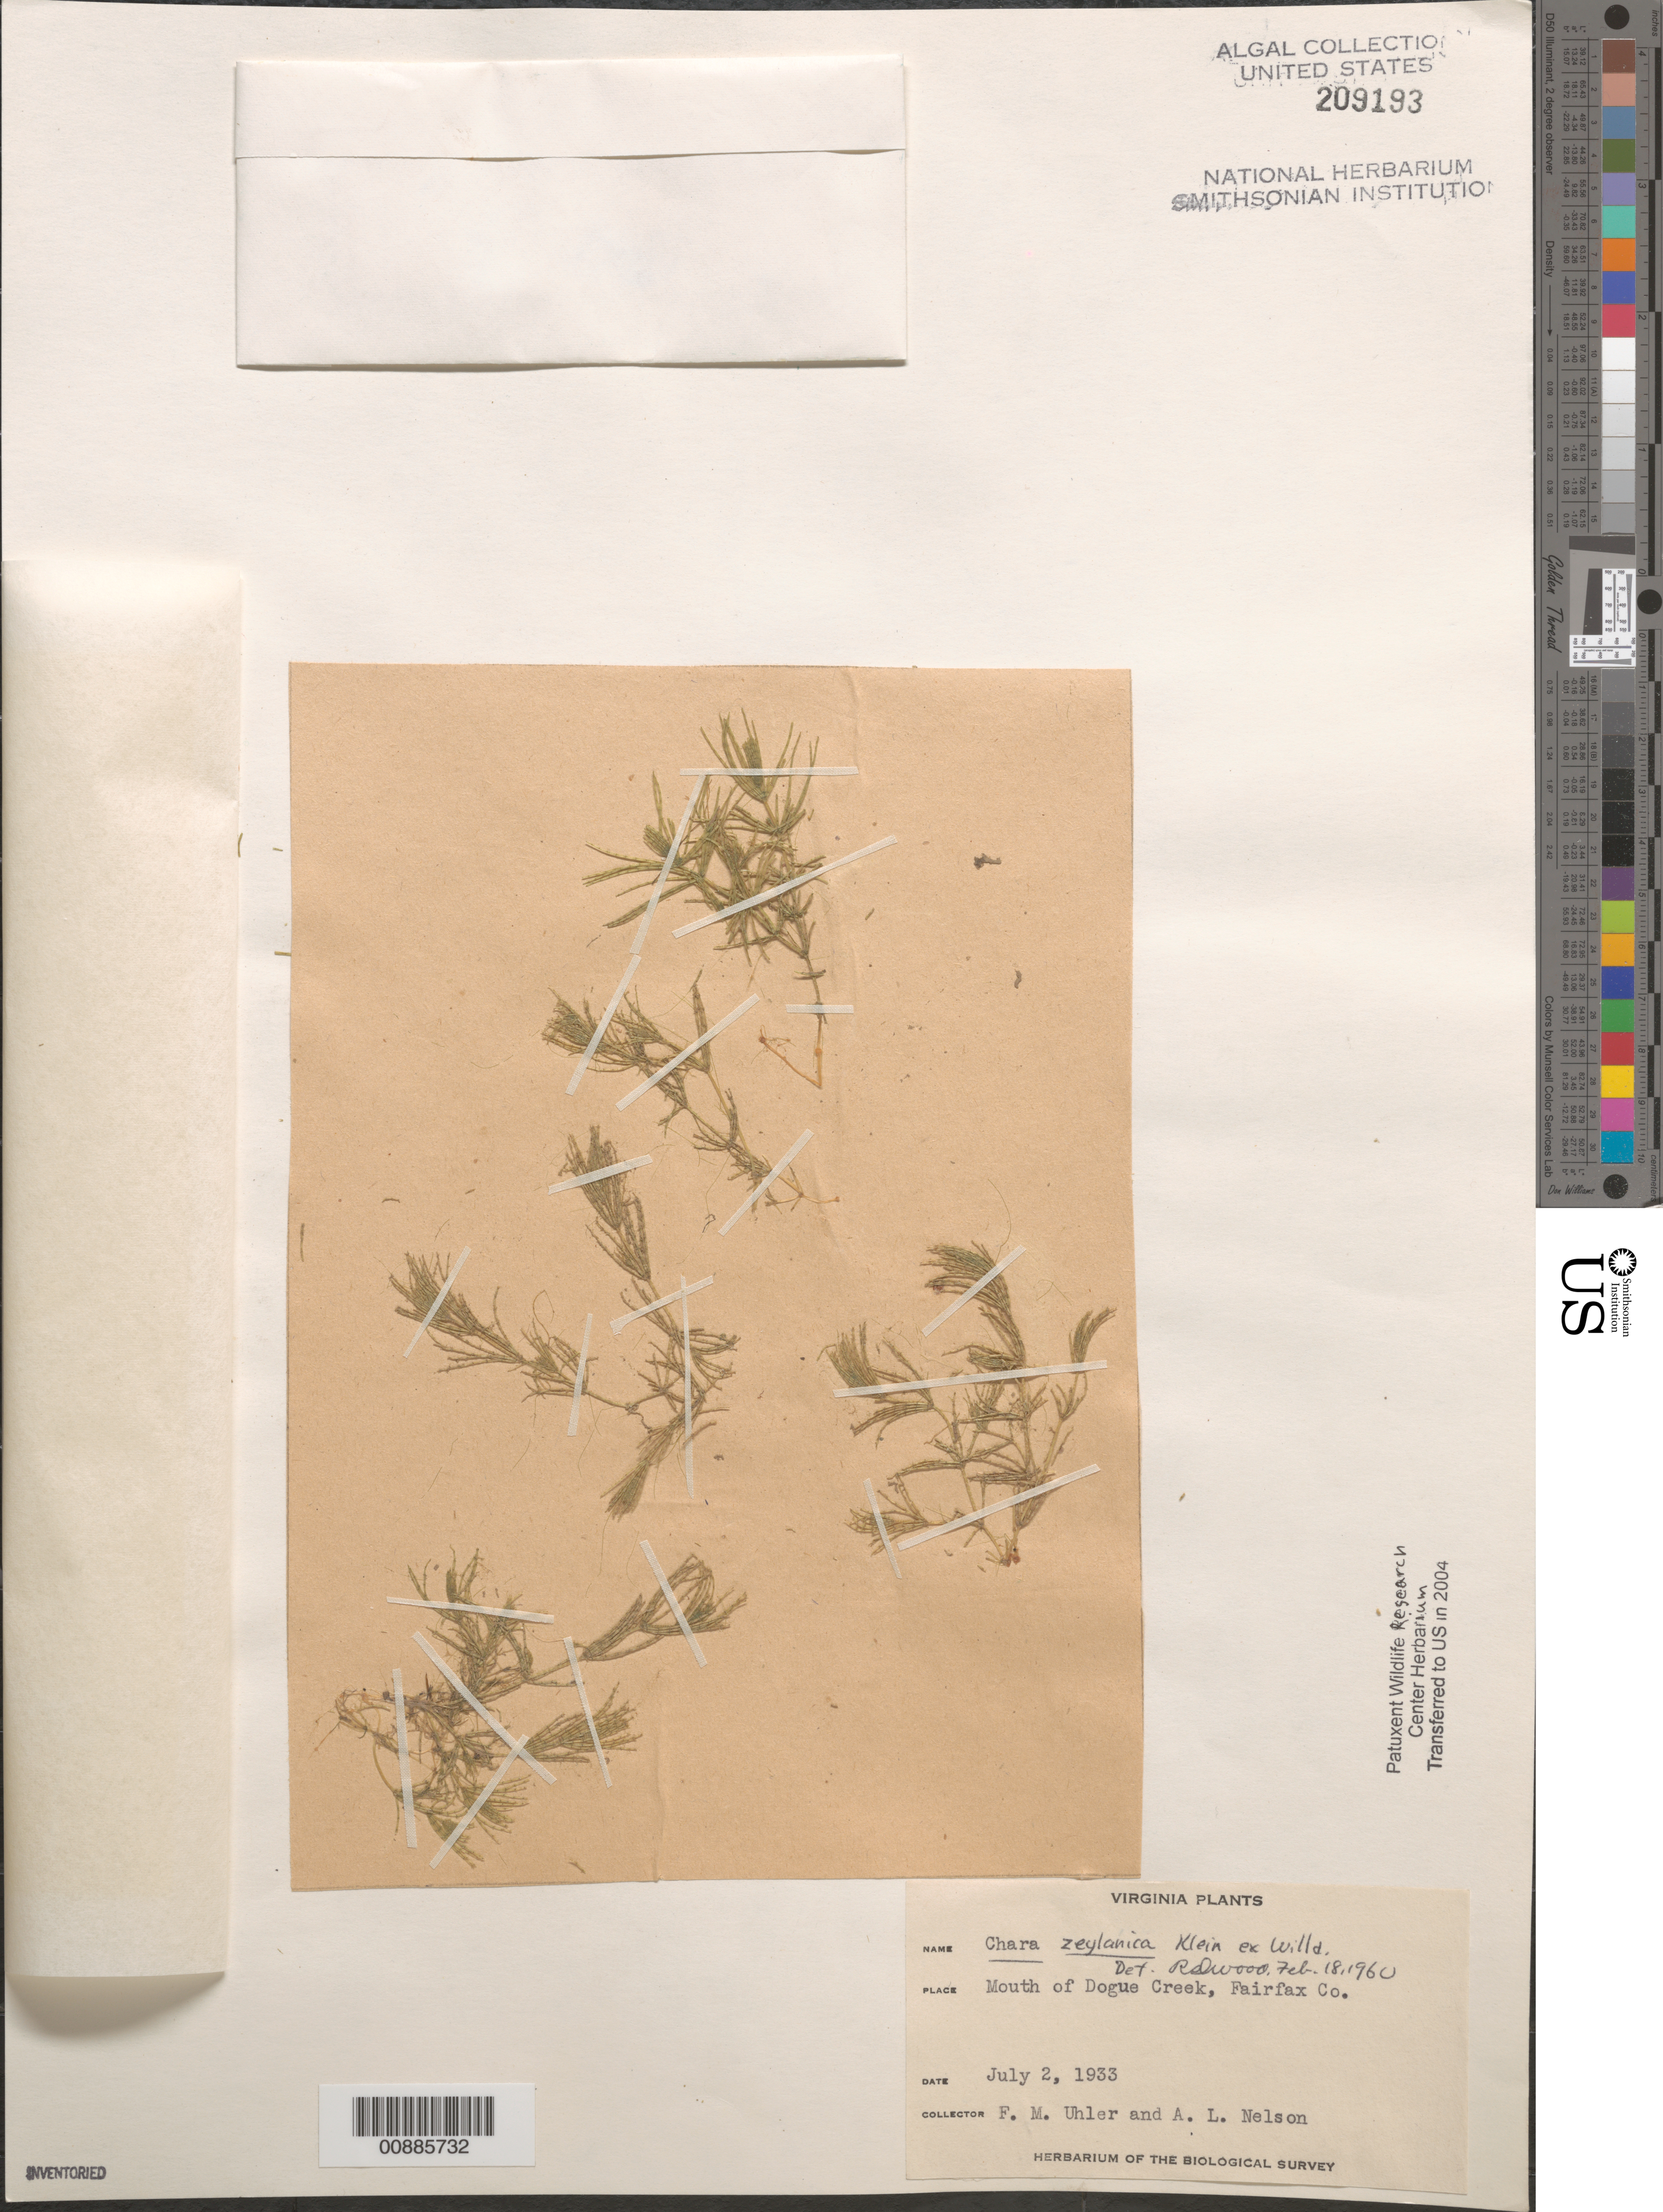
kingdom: Plantae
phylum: Charophyta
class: Charophyceae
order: Charales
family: Characeae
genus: Chara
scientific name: Chara zeylanica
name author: J.G. Klein ex Willd.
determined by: Wood, R. D.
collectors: F. M. Uhler & A. L. Nelson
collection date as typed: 02 Jul 1933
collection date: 1933-07-02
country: United States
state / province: Virginia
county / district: Fairfax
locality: Dogue Creek mouth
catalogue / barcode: US 209193